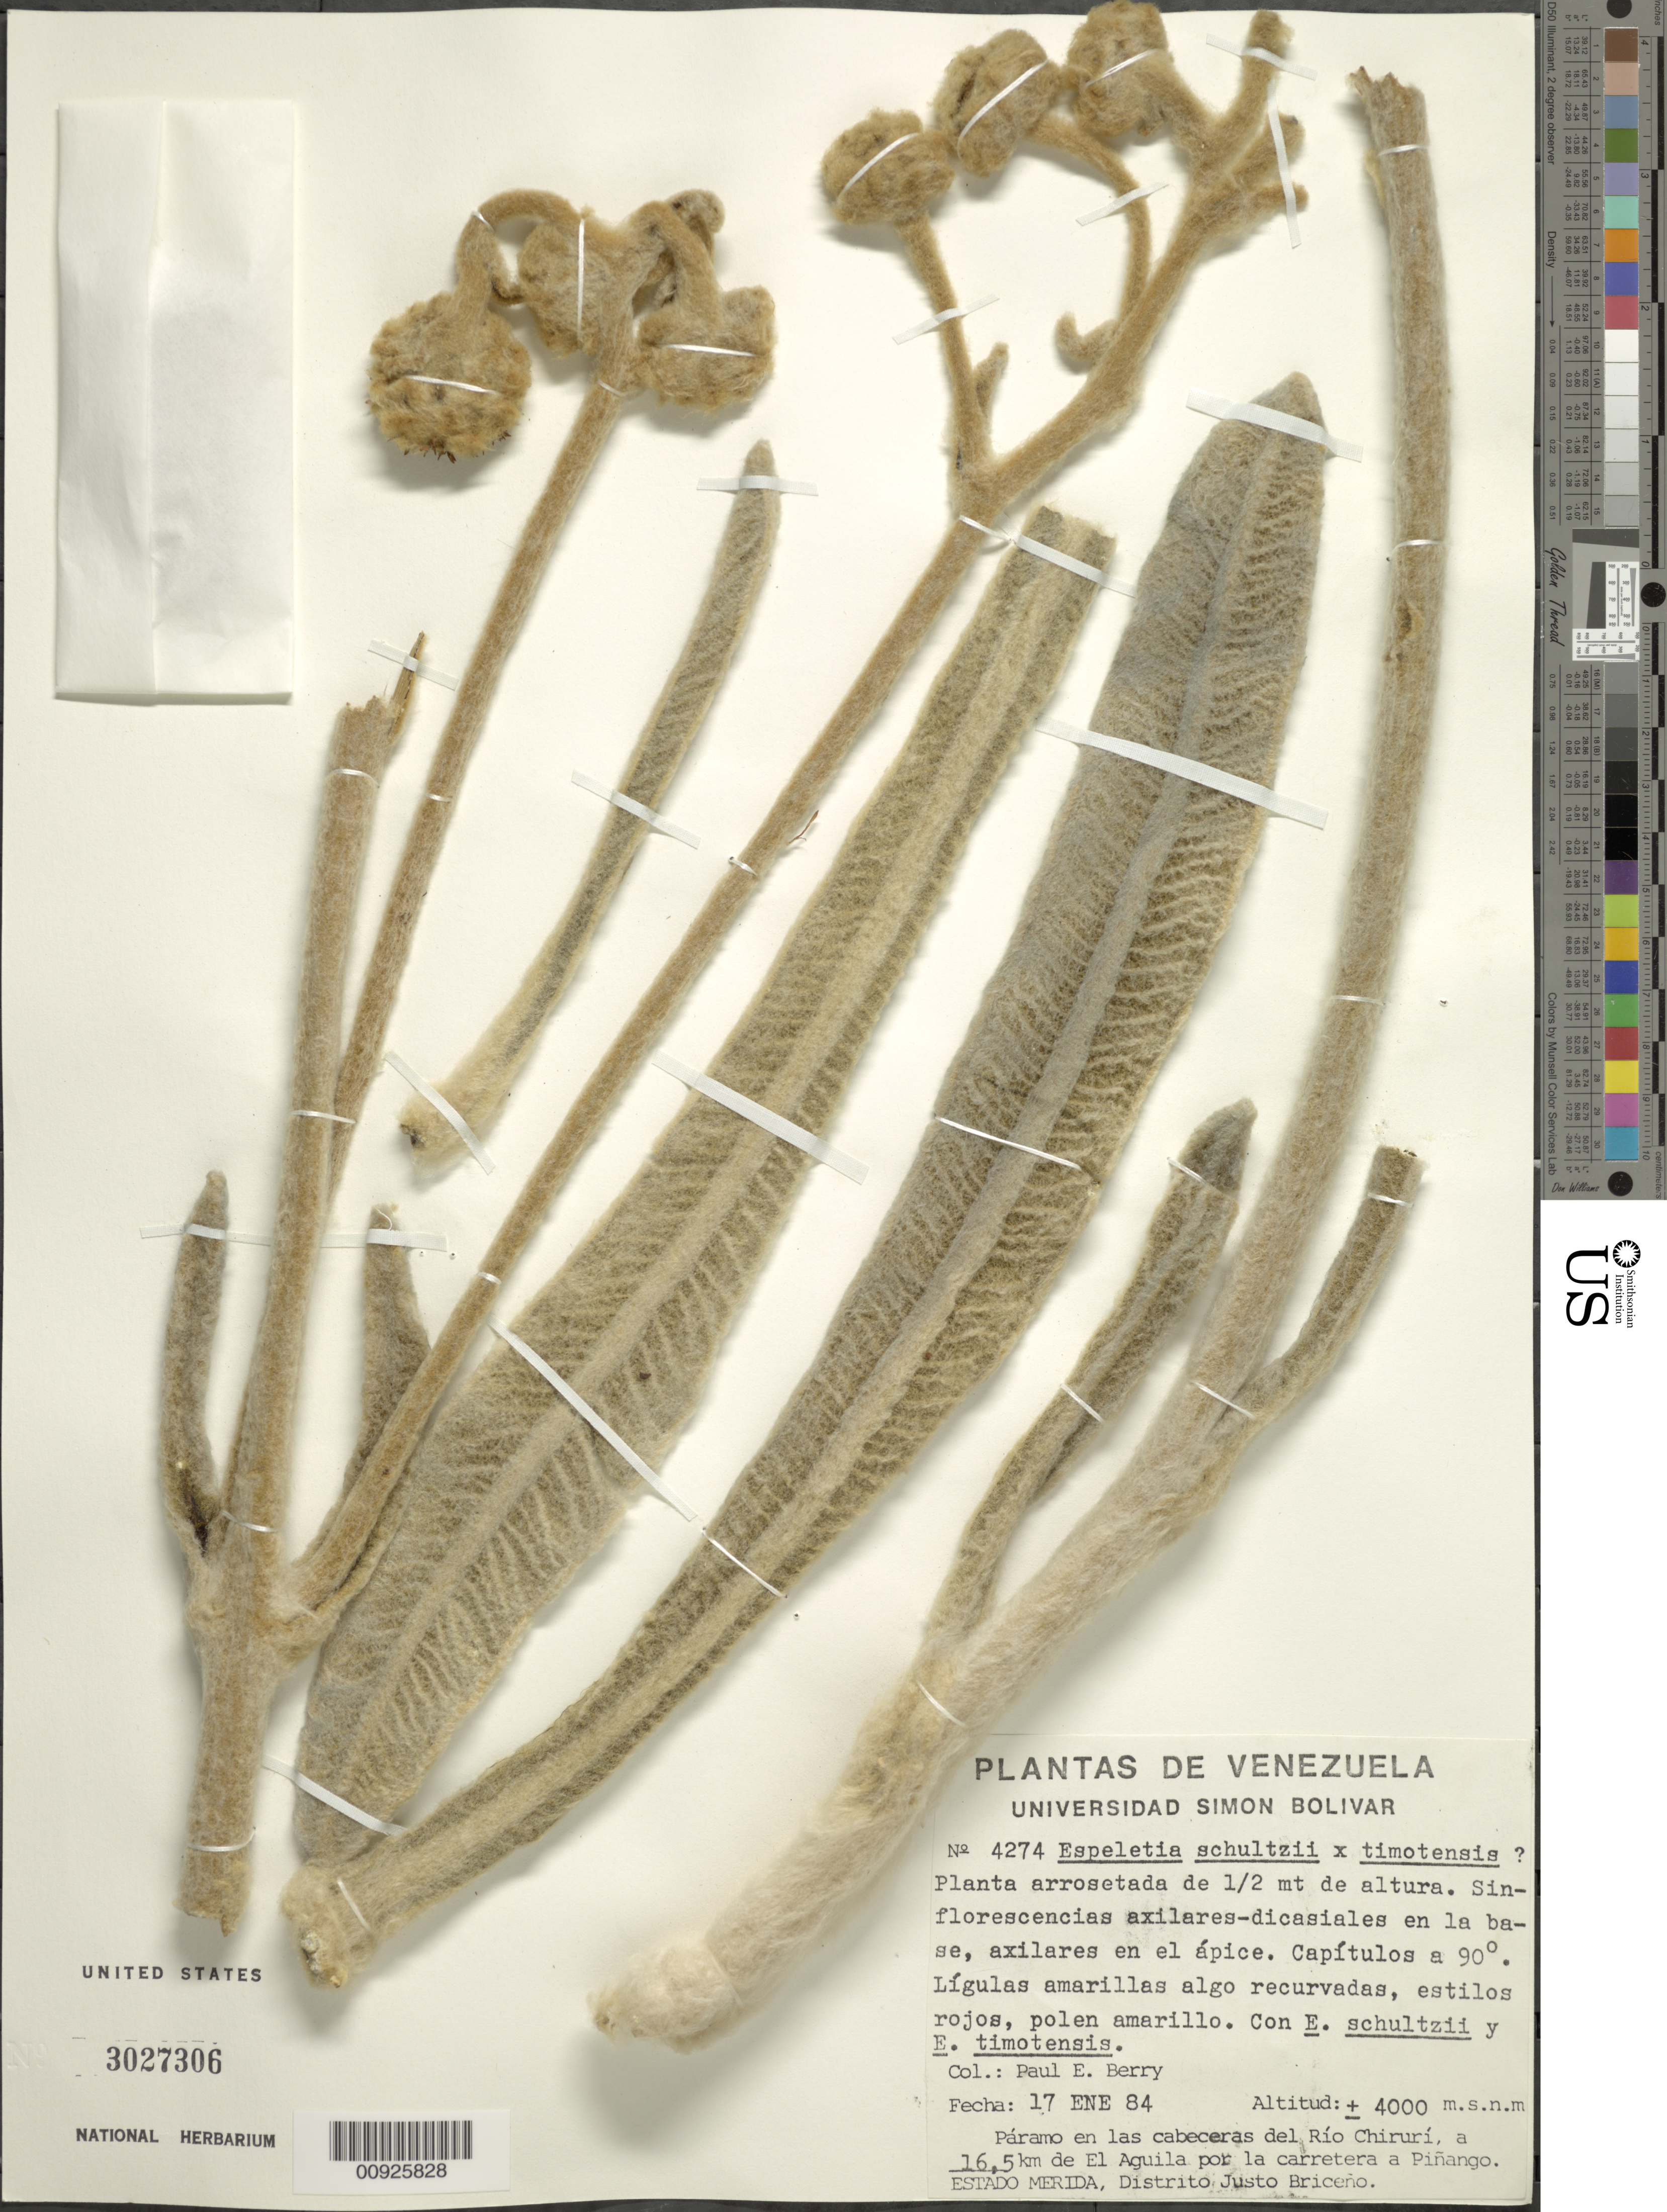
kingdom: Plantae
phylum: Tracheophyta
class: Magnoliopsida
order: Asterales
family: Asteraceae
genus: Espeletia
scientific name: Espeletia schultzii x E. timotensis Cuatrec.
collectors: P. E. Berry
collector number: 4274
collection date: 1984-01-17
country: Venezuela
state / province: Mérida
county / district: Justo Briceño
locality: Páramo en las cabeceras del Río Chirurí, a 16.5 km de El Aguila, por la carretera a Piñango. Cerca de la frontera entre Mérida y Bolivar.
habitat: Con E. schultzii y E. timotensis.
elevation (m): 4000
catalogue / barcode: US 3027306